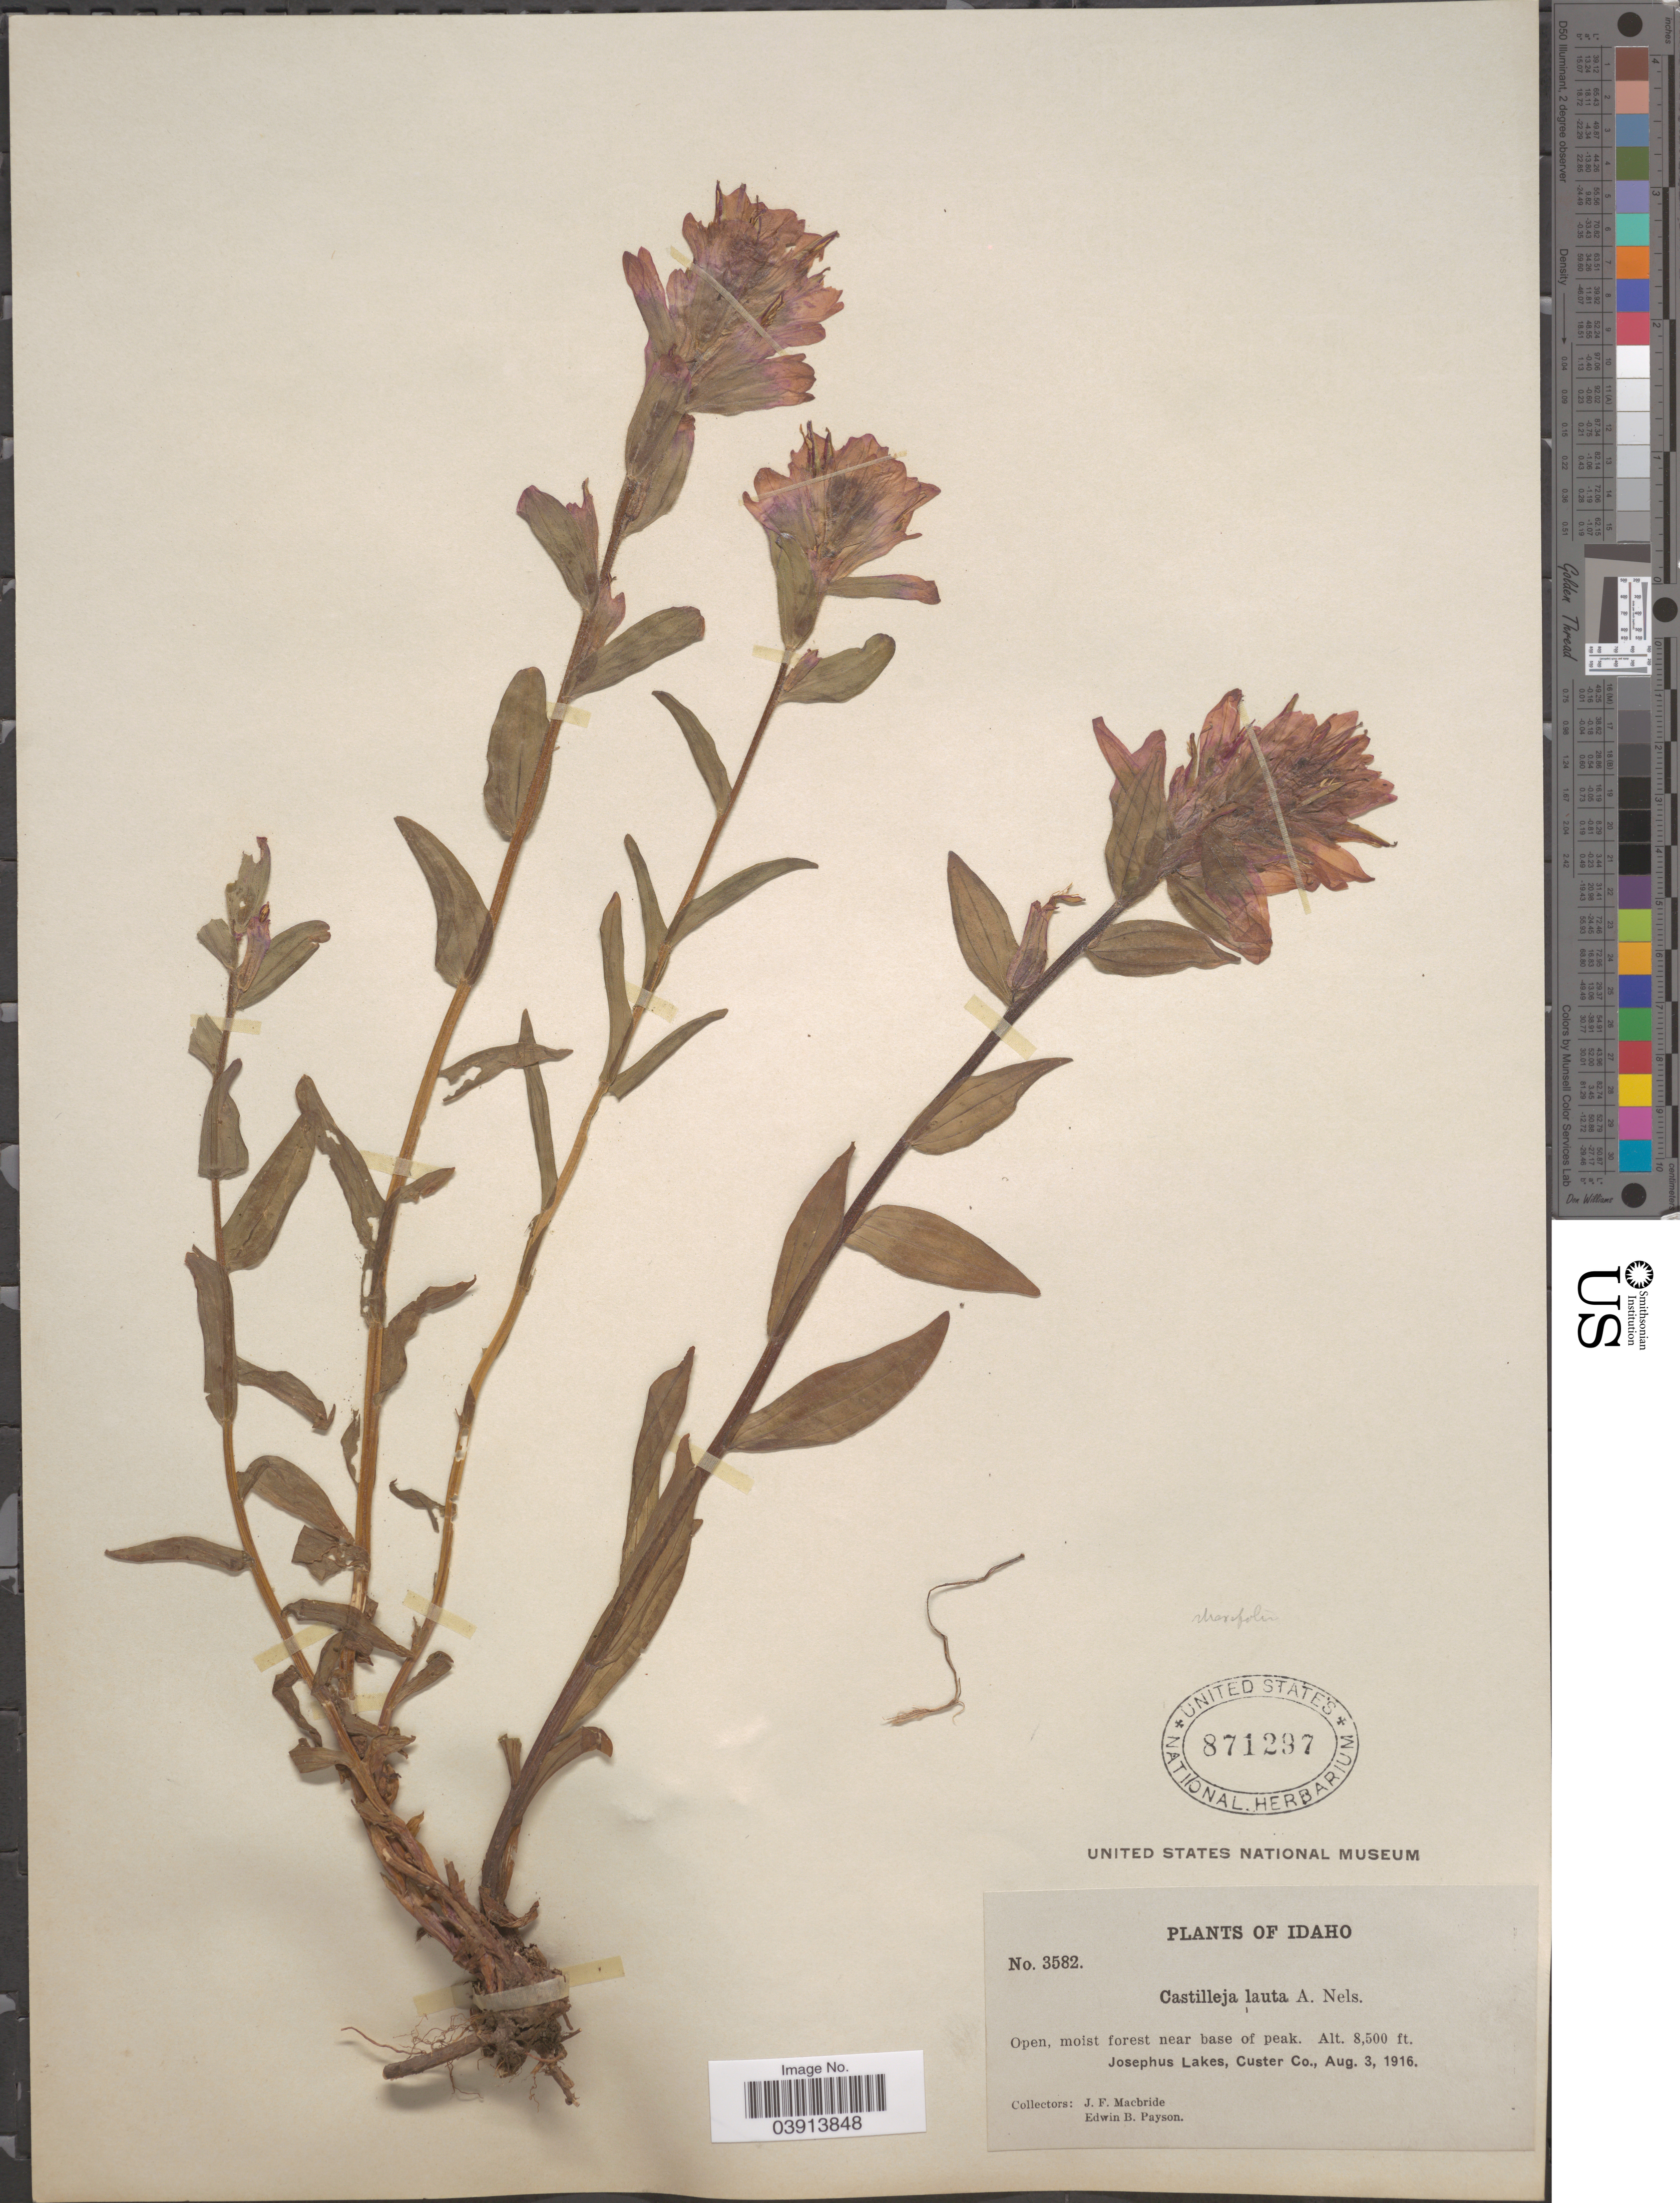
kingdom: Plantae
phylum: Tracheophyta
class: Magnoliopsida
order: Lamiales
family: Orobanchaceae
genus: Castilleja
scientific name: Castilleja rhexiifolia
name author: Rydb.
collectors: J. F. Macbride & E. B. Payson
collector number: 3582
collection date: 1916-08-03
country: United States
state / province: Idaho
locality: Josephus Lakes, Custer Co.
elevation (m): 2591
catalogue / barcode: US 871297